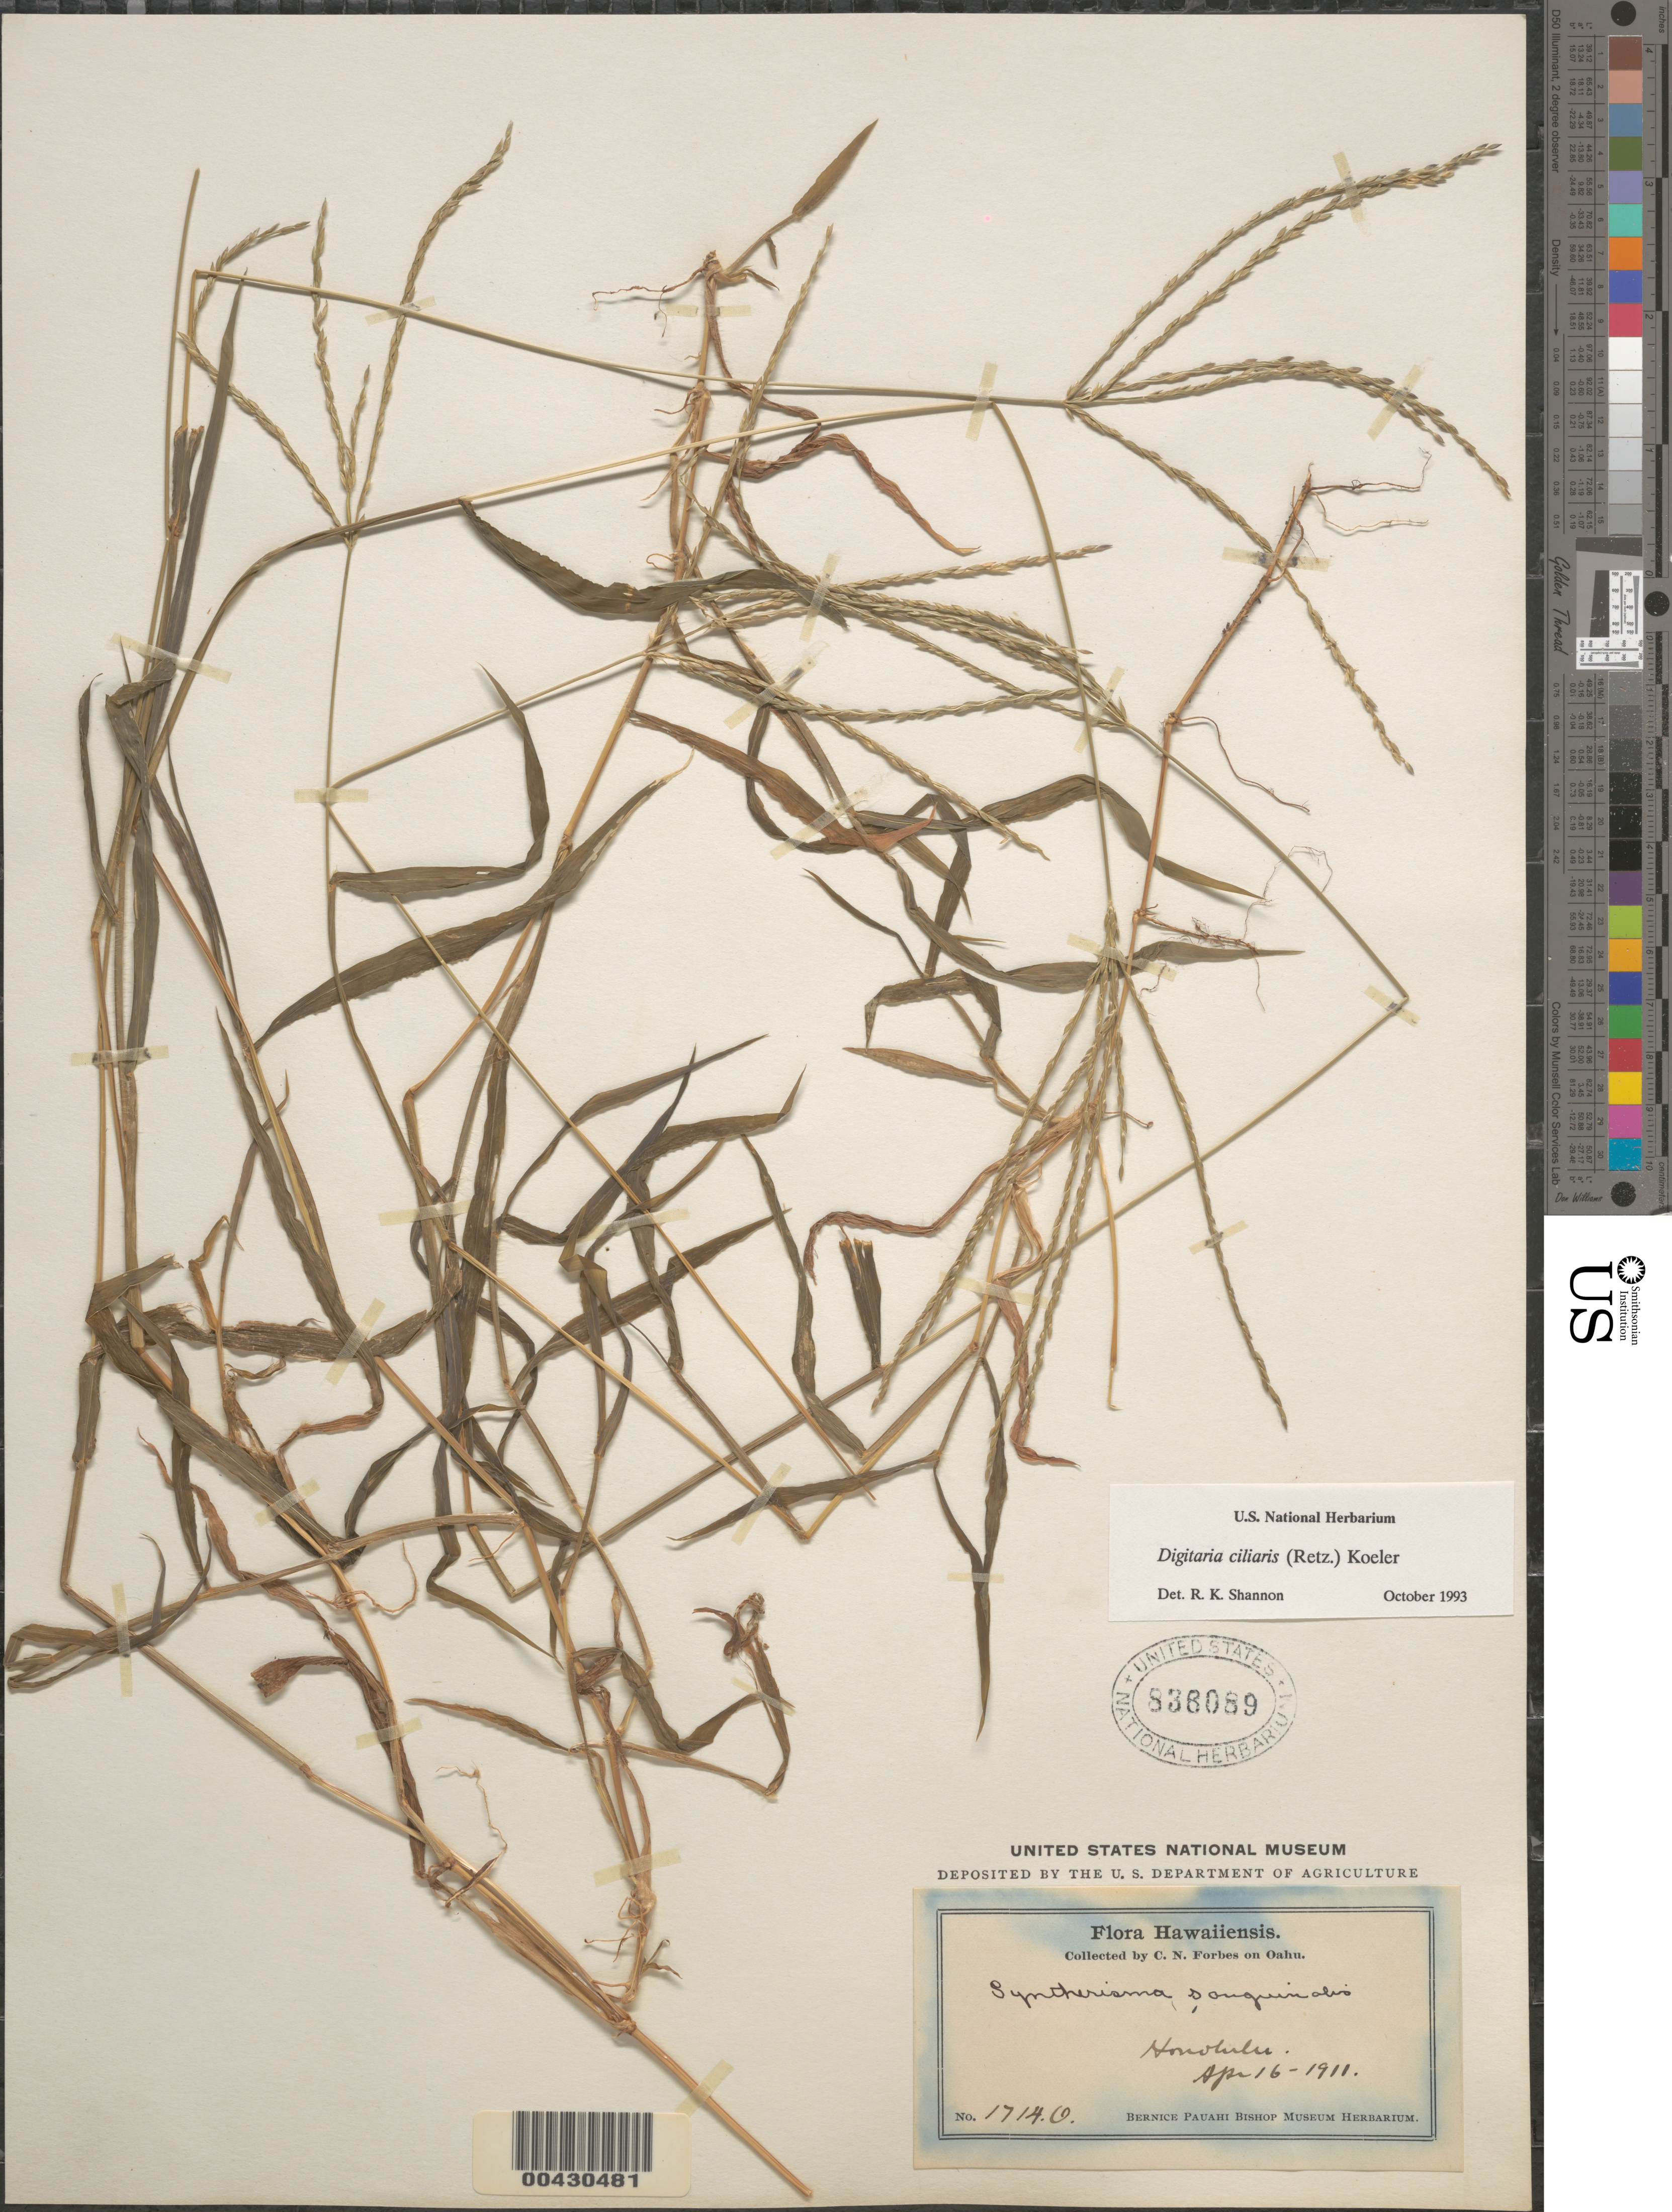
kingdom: Plantae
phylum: Tracheophyta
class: Liliopsida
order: Poales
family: Poaceae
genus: Digitaria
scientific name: Digitaria ciliaris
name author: (Retz.) Koeler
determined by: Shannon, R. K., (UNITED STATES)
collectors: C. N. Forbes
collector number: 1714.O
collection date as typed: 16 Apr 1911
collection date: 1911-04-16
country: United States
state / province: Hawaii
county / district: Honolulu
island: Oahu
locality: Honolulu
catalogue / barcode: US 836089